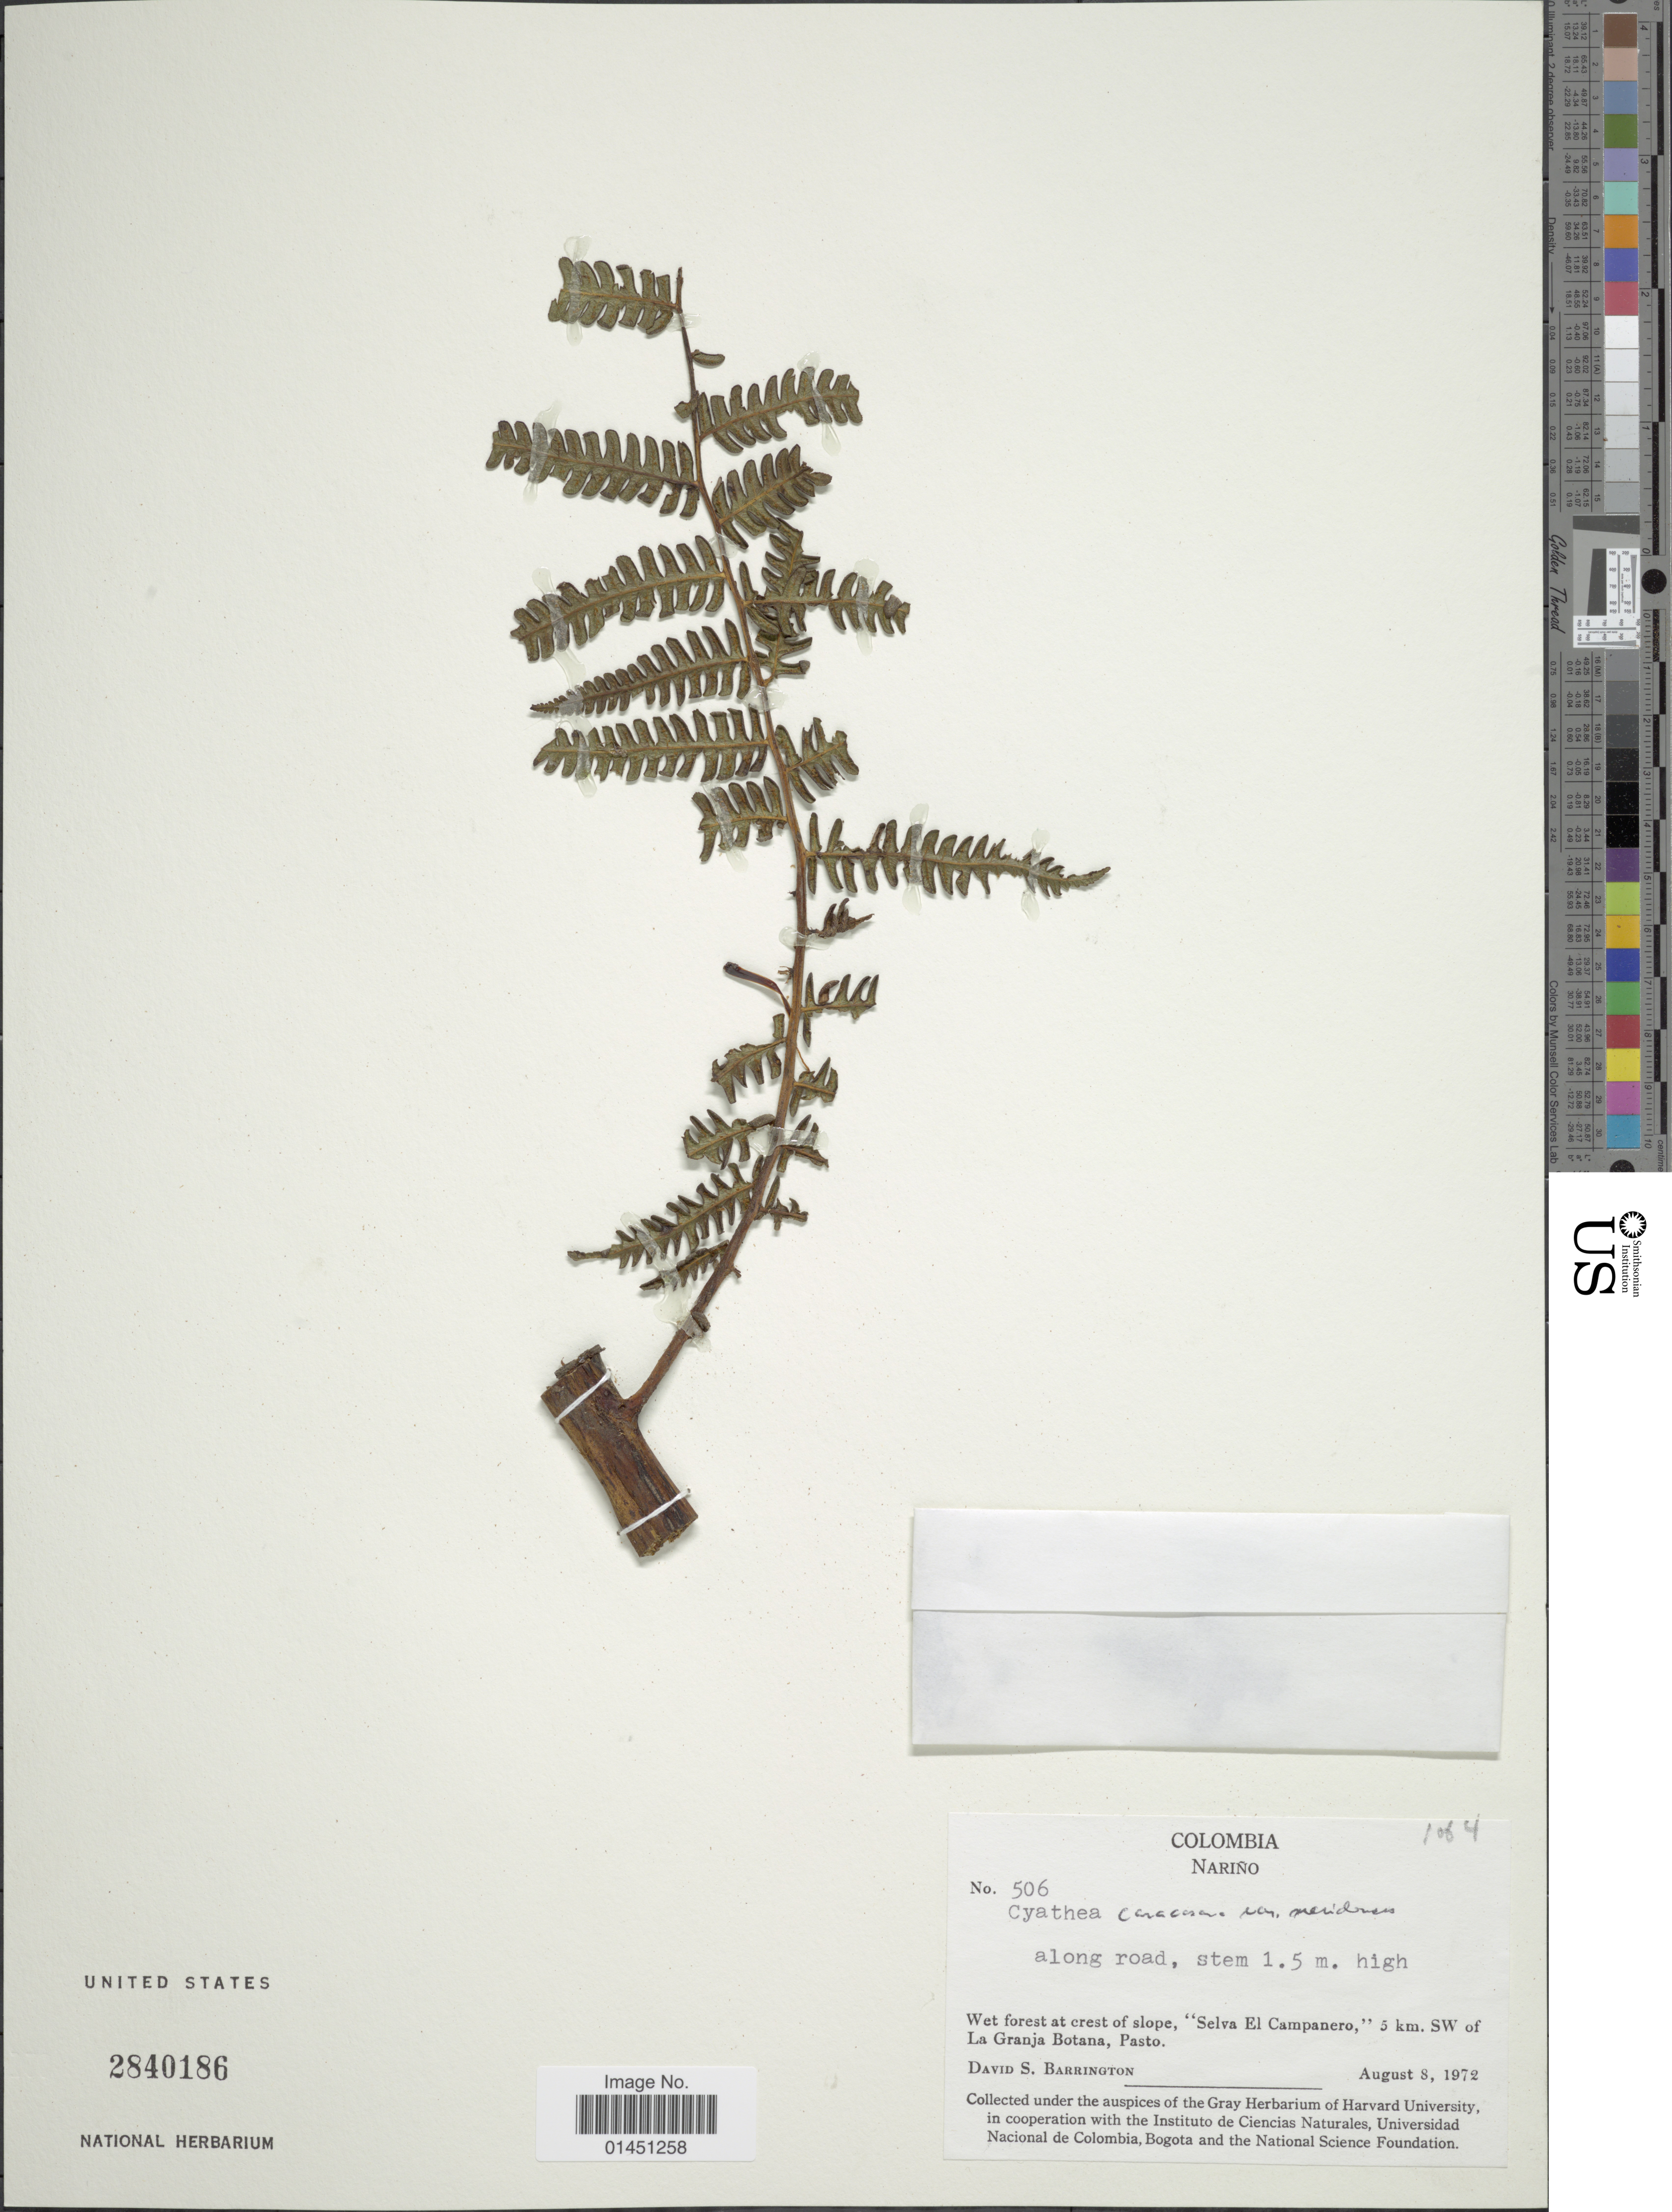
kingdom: Plantae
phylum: Tracheophyta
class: Polypodiopsida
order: Cyatheales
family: Cyatheaceae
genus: Cyathea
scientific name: Cyathea caracasana var. meridensis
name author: (H. Karst.) R.M. Tryon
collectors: D. S. Barrington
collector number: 506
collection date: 1972-08-08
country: Colombia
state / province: Nariño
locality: Wet forest at crest of slope, "Selva El Campanero", 5 km. SW of La Granja Botana, Pasto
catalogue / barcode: US 2840186